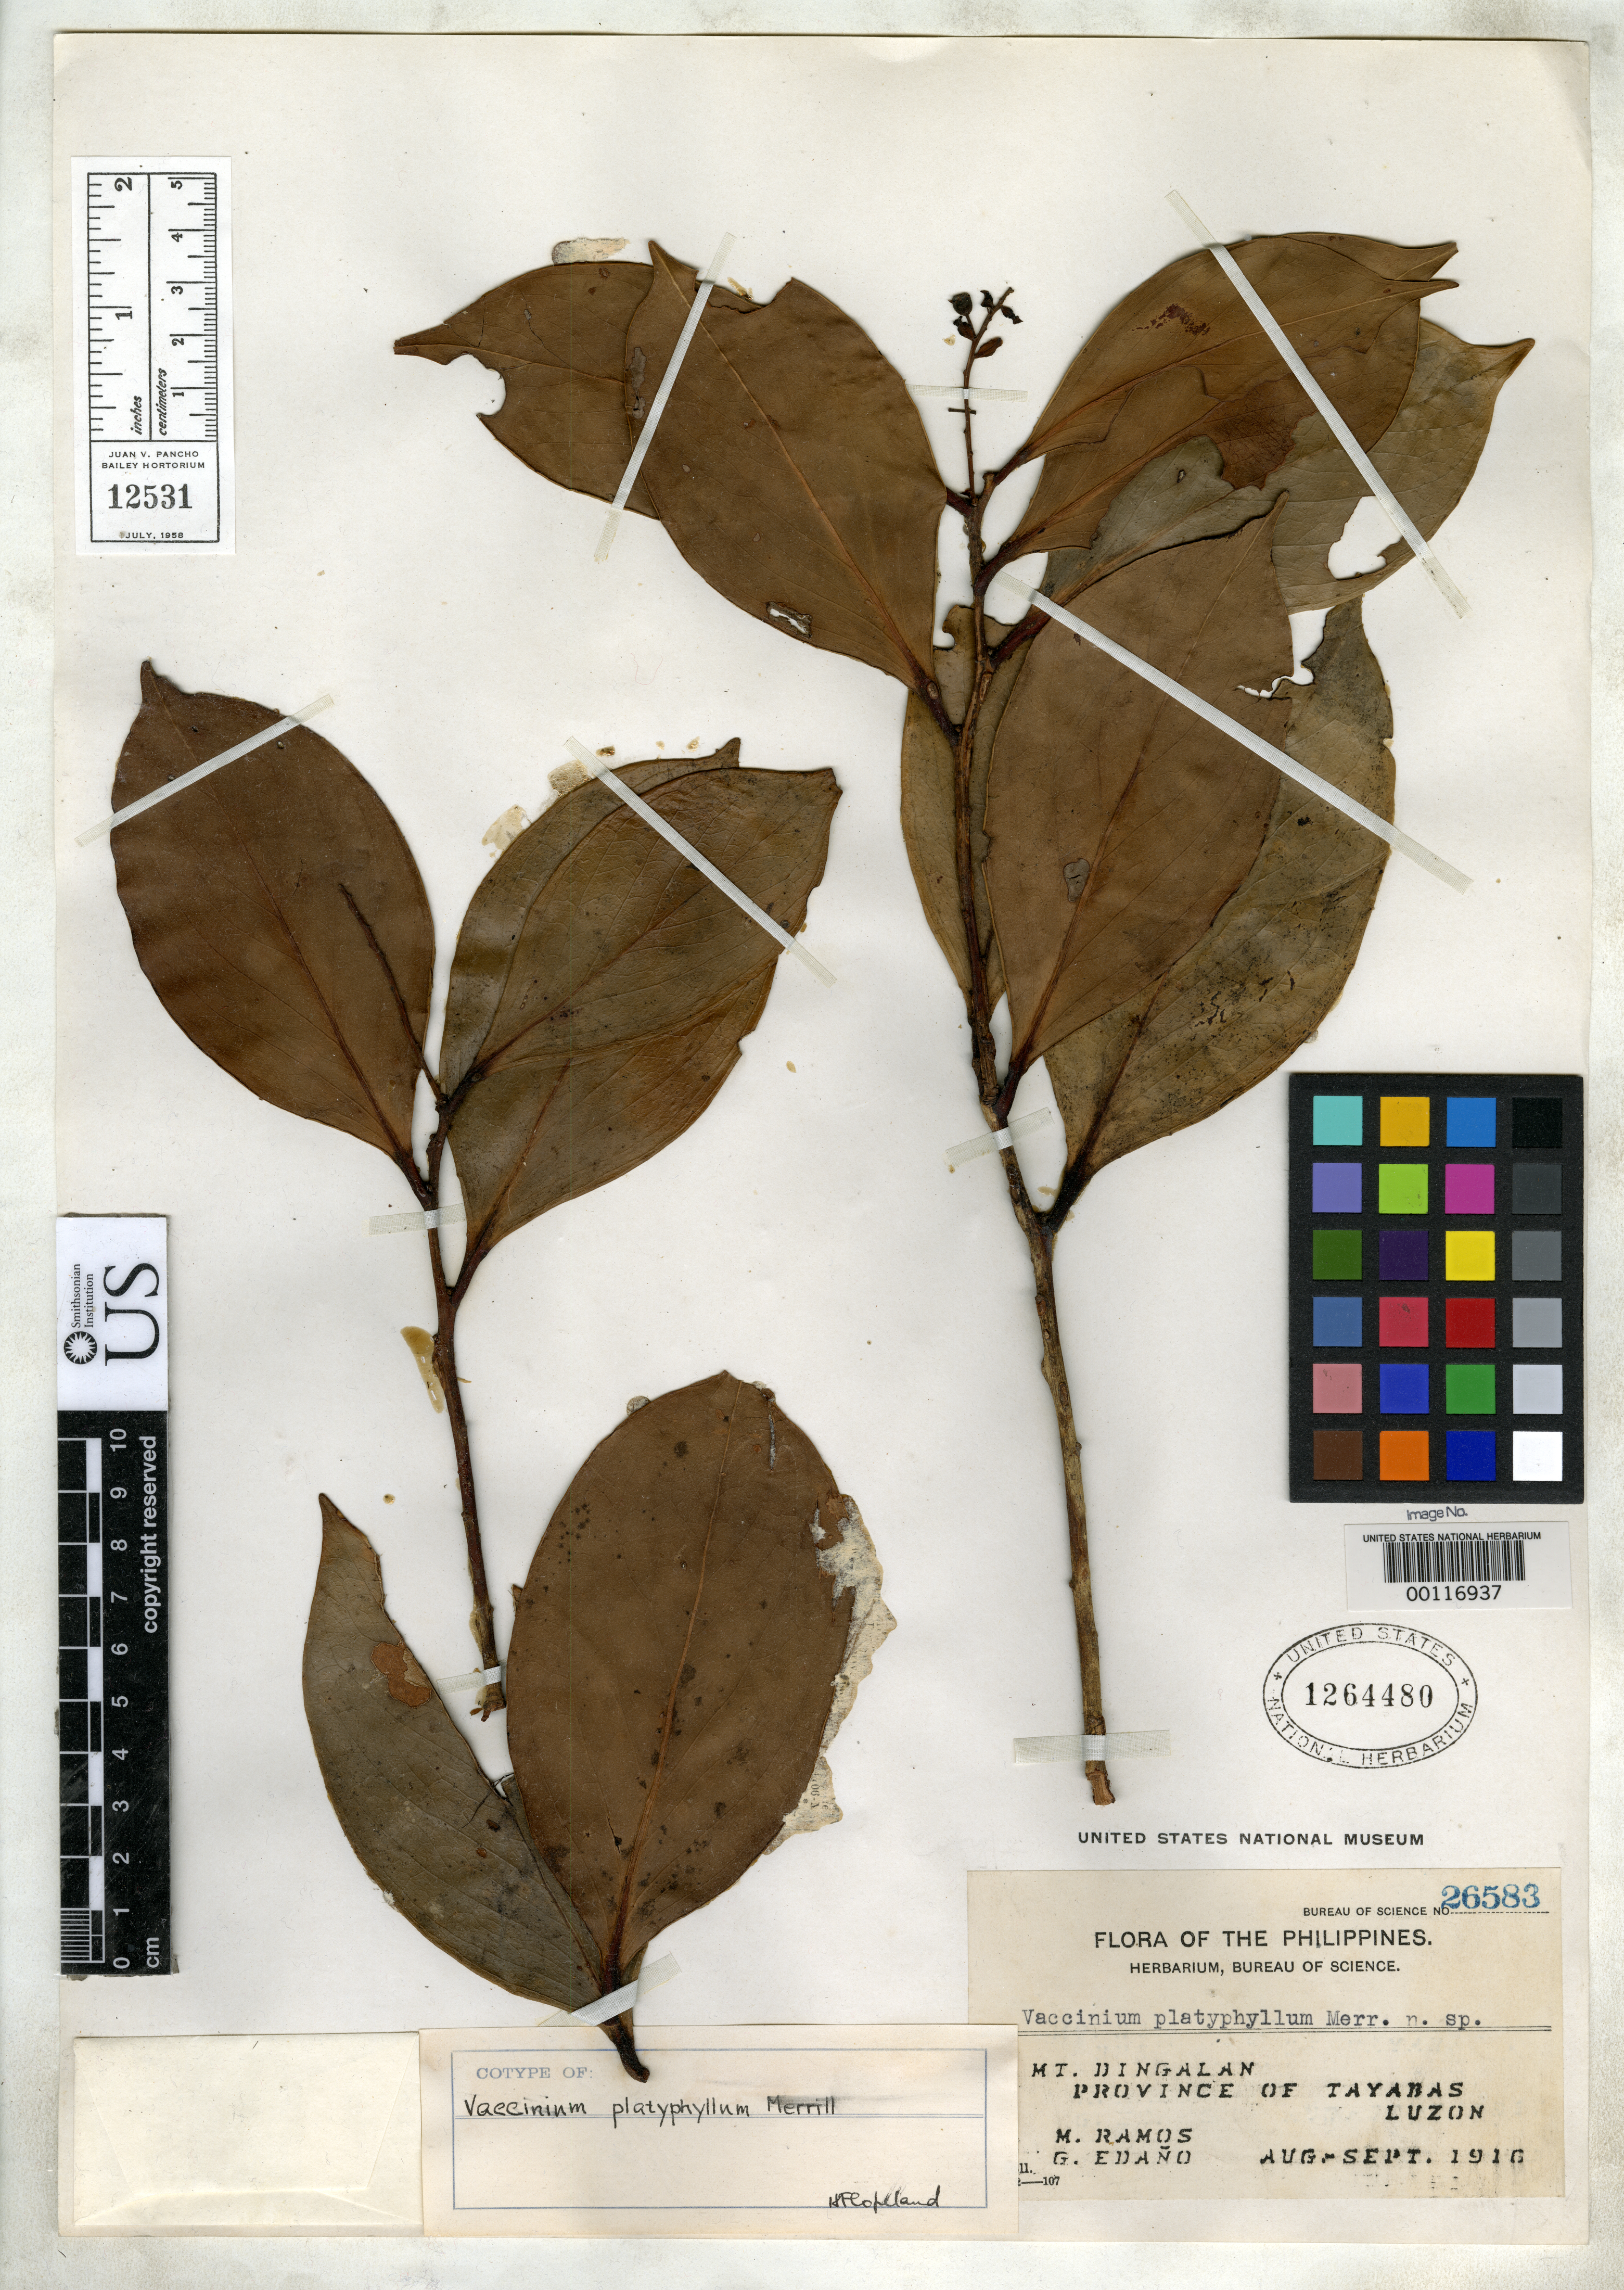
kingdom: Plantae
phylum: Tracheophyta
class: Magnoliopsida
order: Ericales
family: Ericaceae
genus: Vaccinium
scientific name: Vaccinium platyphyllum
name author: Merr.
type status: Isotype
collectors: M. Ramos & G. E. Edaño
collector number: Bur. Sci. 26583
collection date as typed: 25 Aug 1916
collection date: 1916-08-25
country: Philippines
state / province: Calabarzon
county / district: Quezon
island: Luzon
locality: Vicinity of Dingalan.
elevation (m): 200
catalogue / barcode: US 1264480